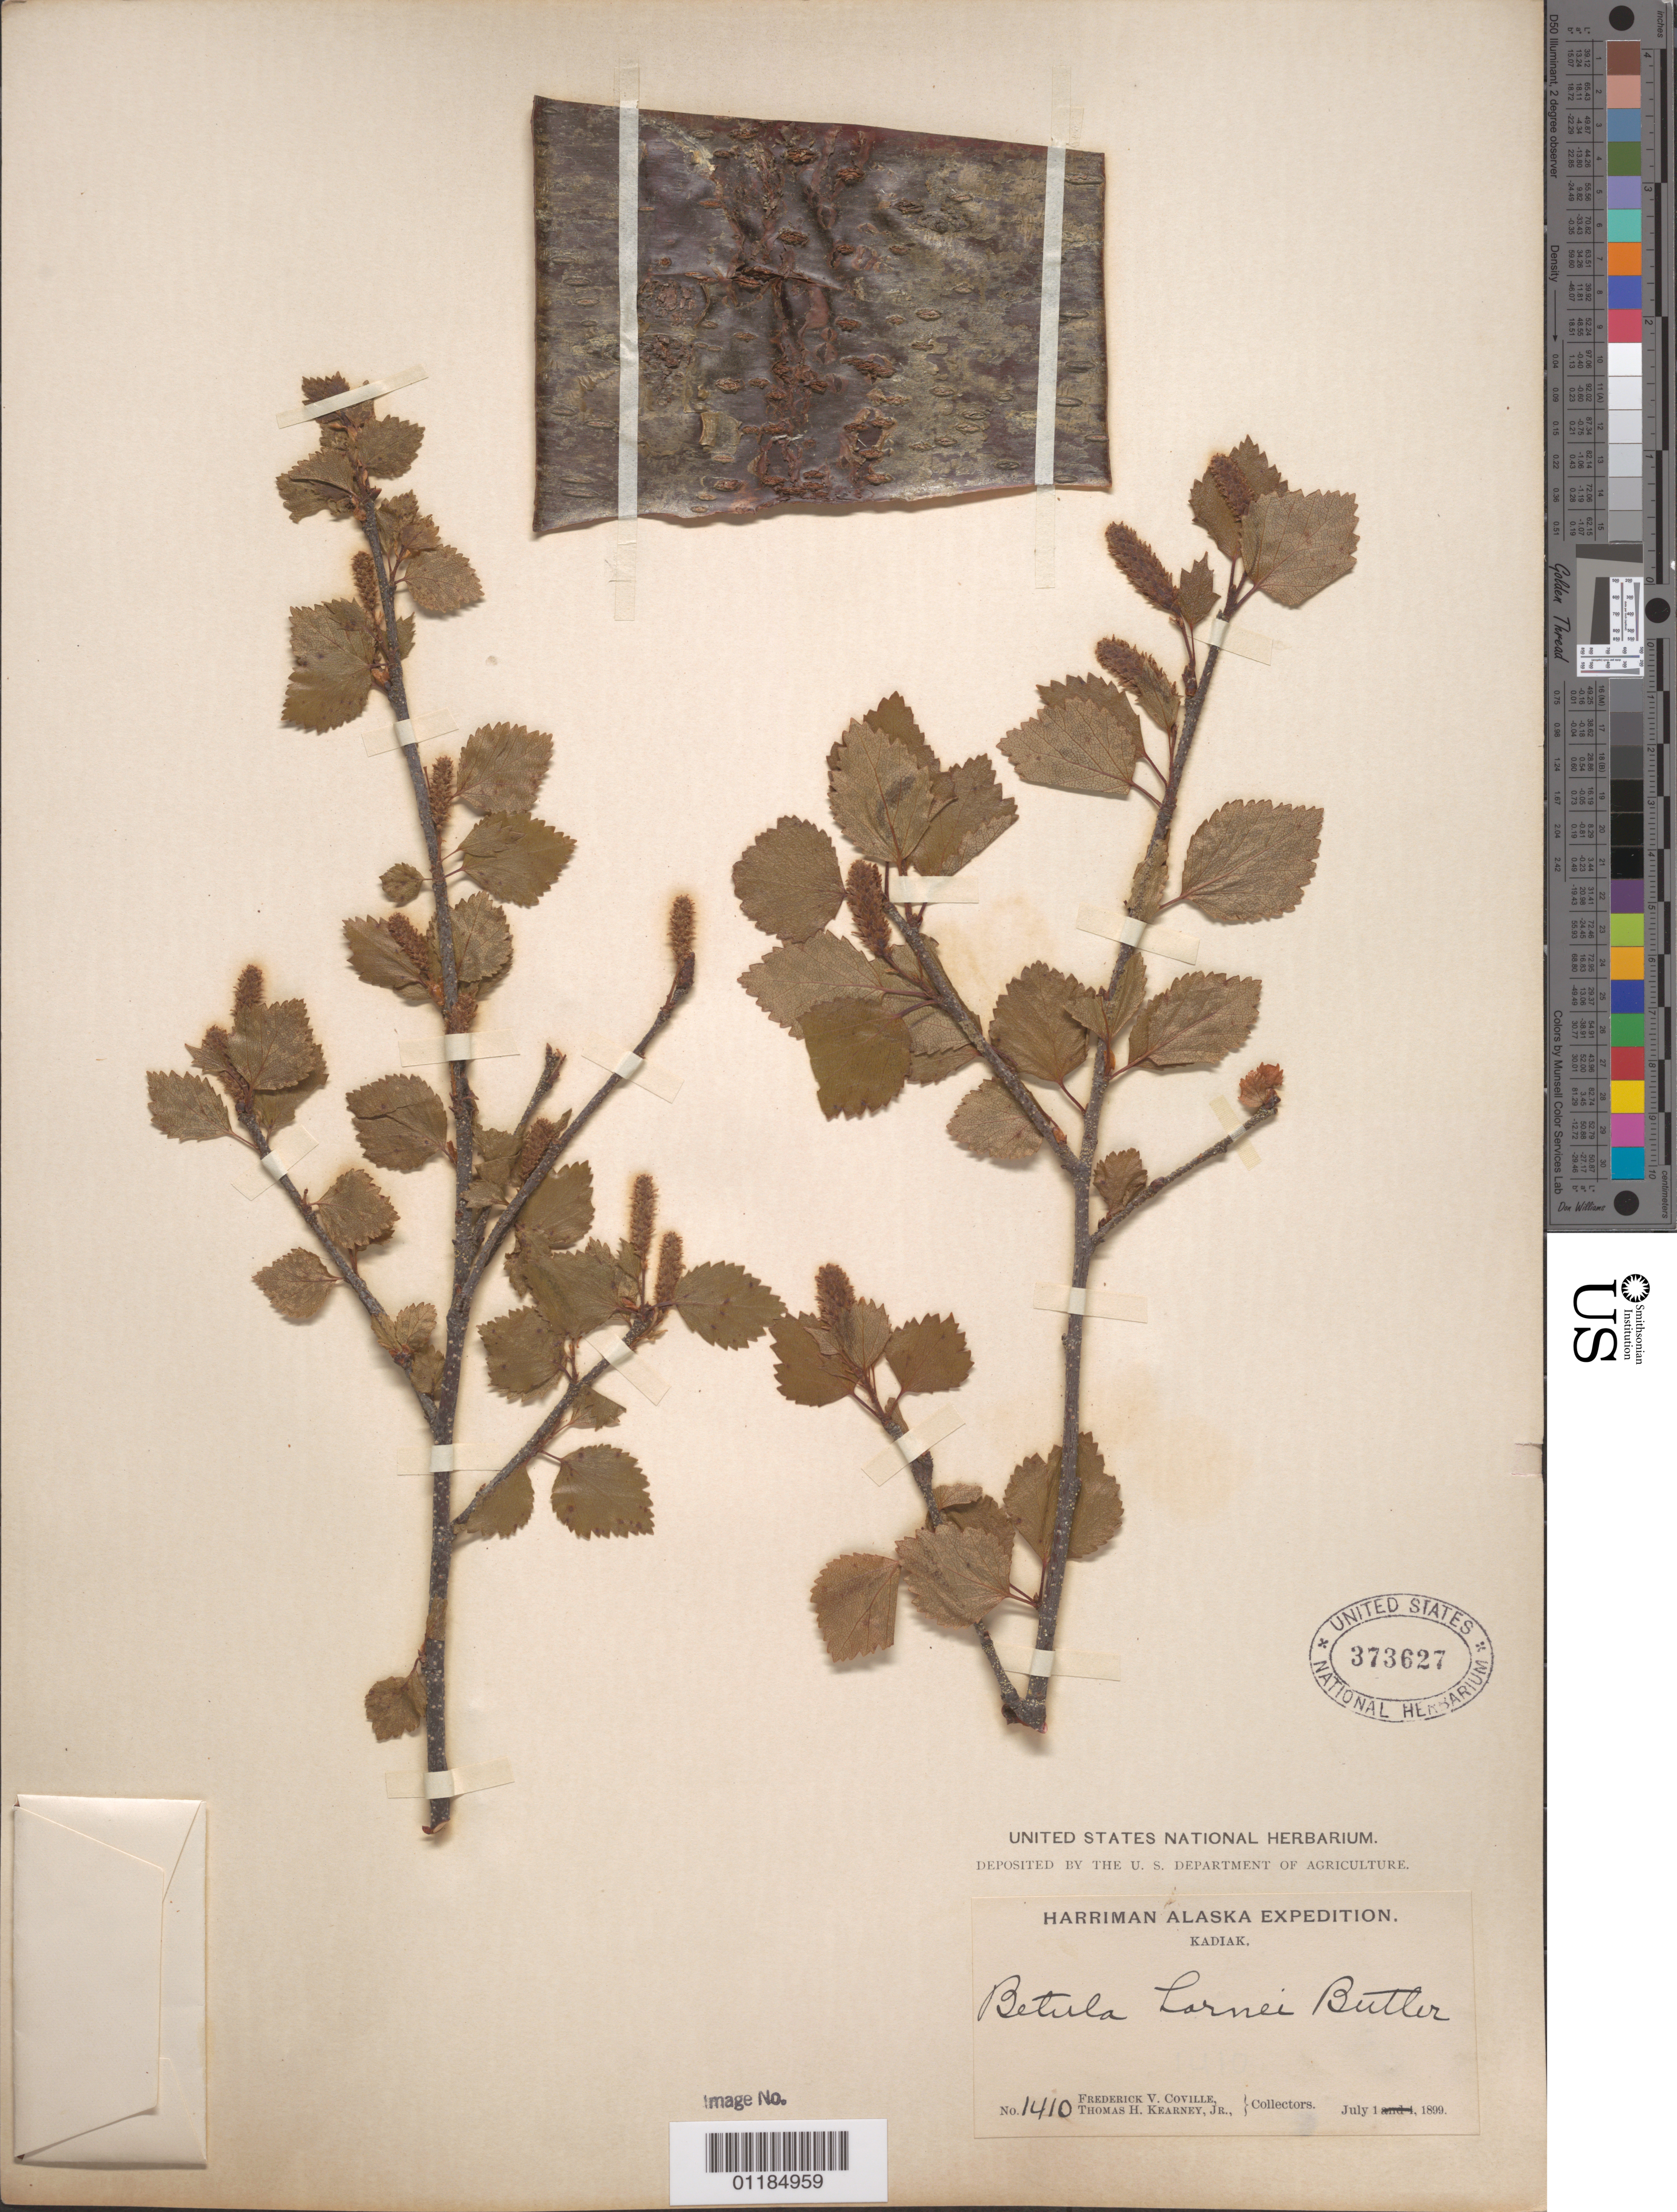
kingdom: Plantae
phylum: Tracheophyta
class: Magnoliopsida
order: Fagales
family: Betulaceae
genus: Betula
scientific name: Betula hornei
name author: B.T. Butler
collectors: F. V. Coville & T. H. Kearney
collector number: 1410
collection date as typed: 01 Jul 1899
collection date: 1899-07-01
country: United States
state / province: Alaska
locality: Kadiak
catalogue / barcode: US 373627